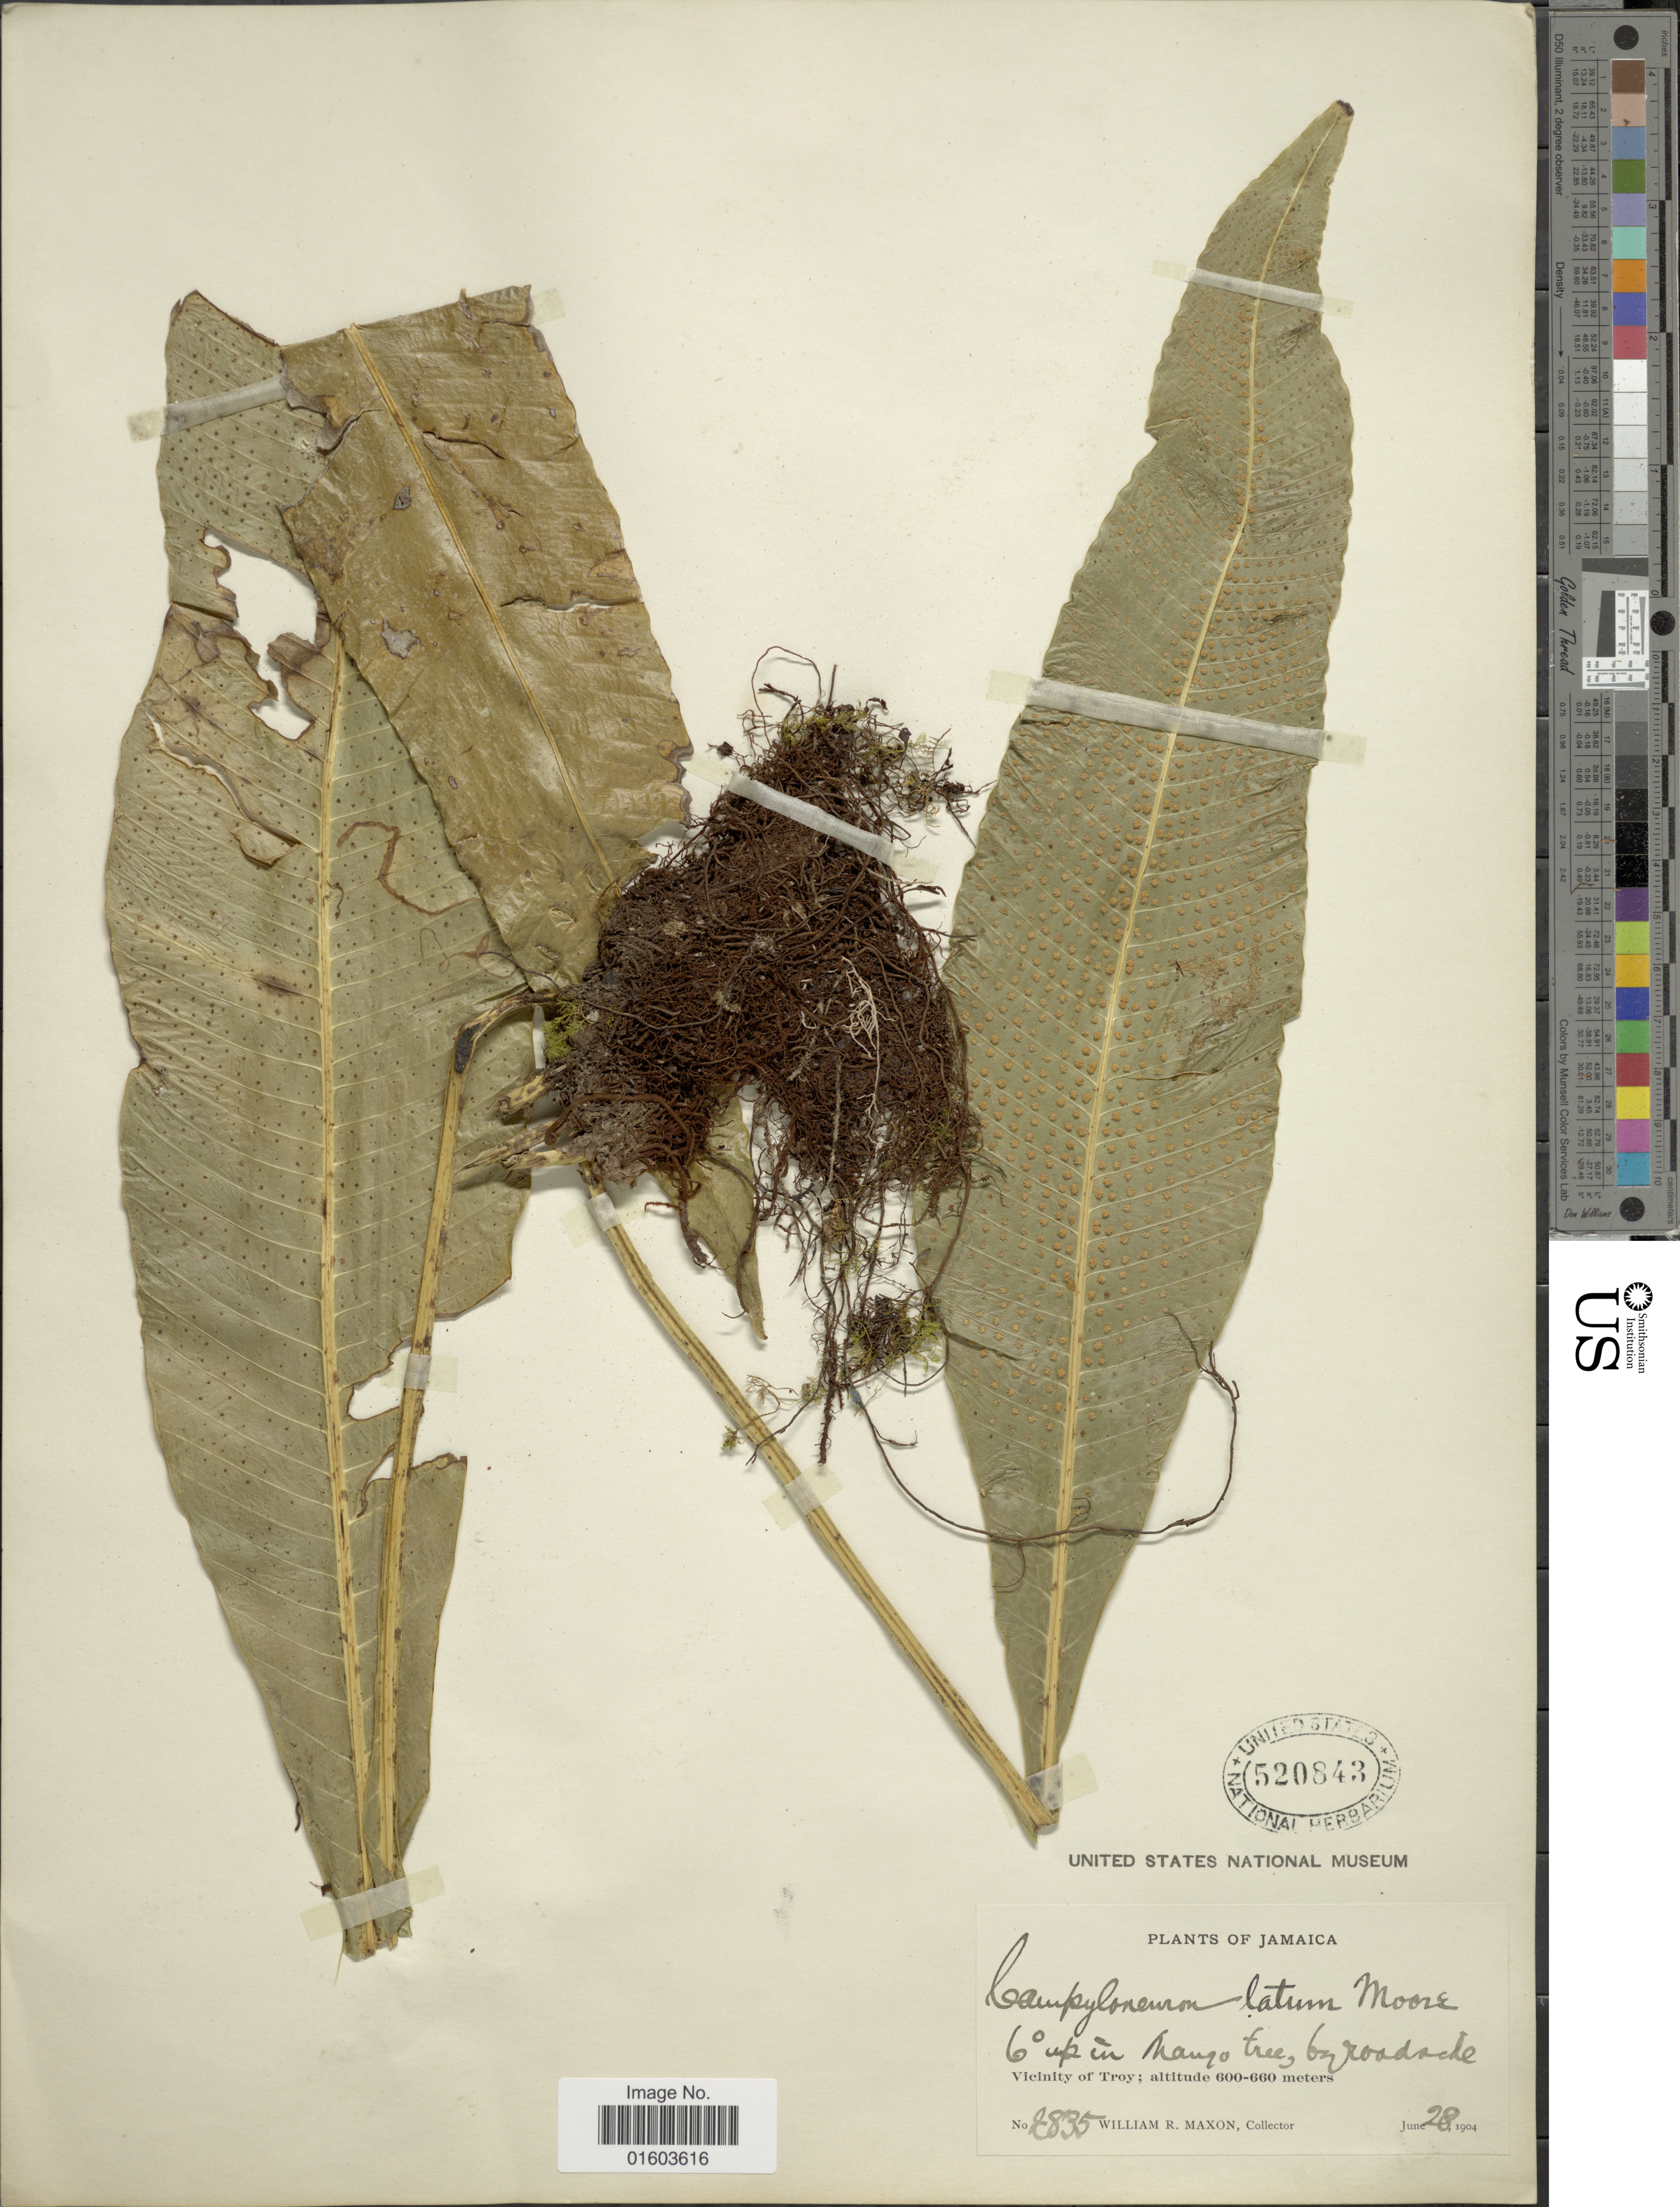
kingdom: Plantae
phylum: Tracheophyta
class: Polypodiopsida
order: Polypodiales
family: Polypodiaceae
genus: Campyloneurum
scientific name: Campyloneurum latum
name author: T. Moore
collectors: W. R. Maxon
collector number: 2835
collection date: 1904-06-28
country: Jamaica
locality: Vicinity of Troy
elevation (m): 600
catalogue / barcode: US 520843